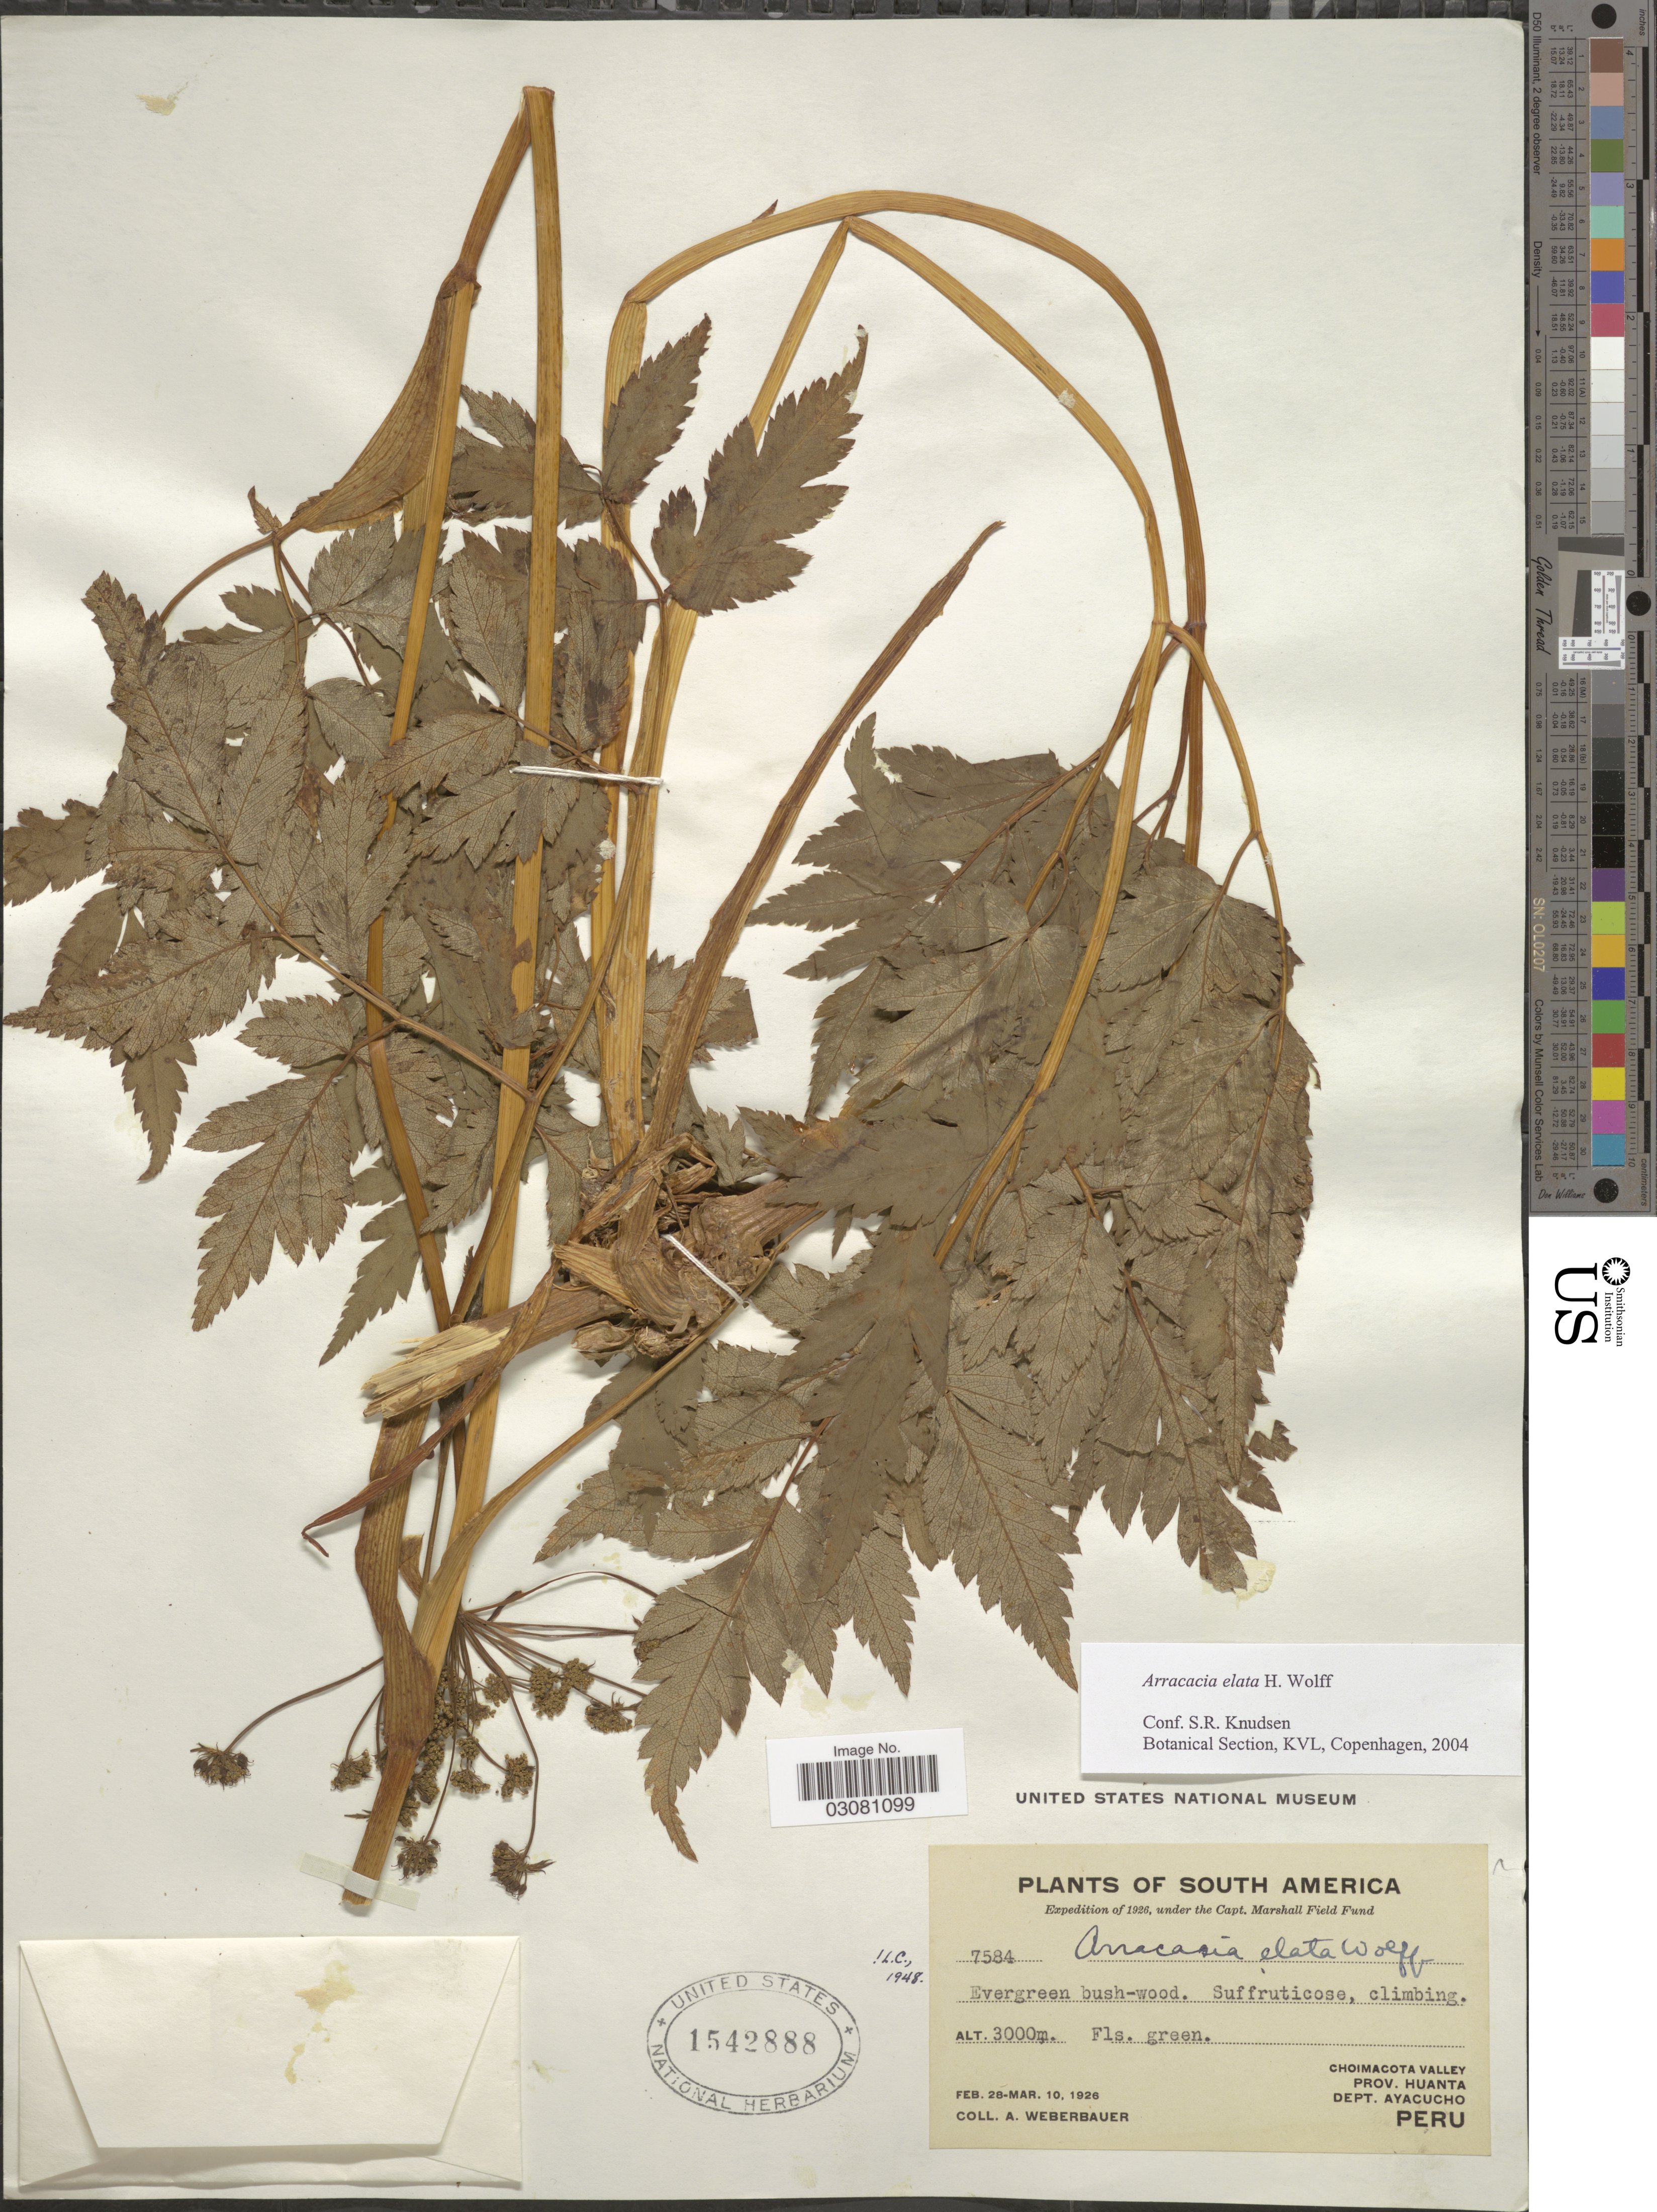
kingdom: Plantae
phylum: Tracheophyta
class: Magnoliopsida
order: Apiales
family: Apiaceae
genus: Arracacia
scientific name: Arracacia elata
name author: H. Wolff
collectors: A. Weberbauer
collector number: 7584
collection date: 1926-02-28/1926-03-10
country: Peru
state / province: Ayacucho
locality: Choimacota Valley. Prov. Huanta. Dept. Ayacucho.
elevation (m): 3000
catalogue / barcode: US 1542888